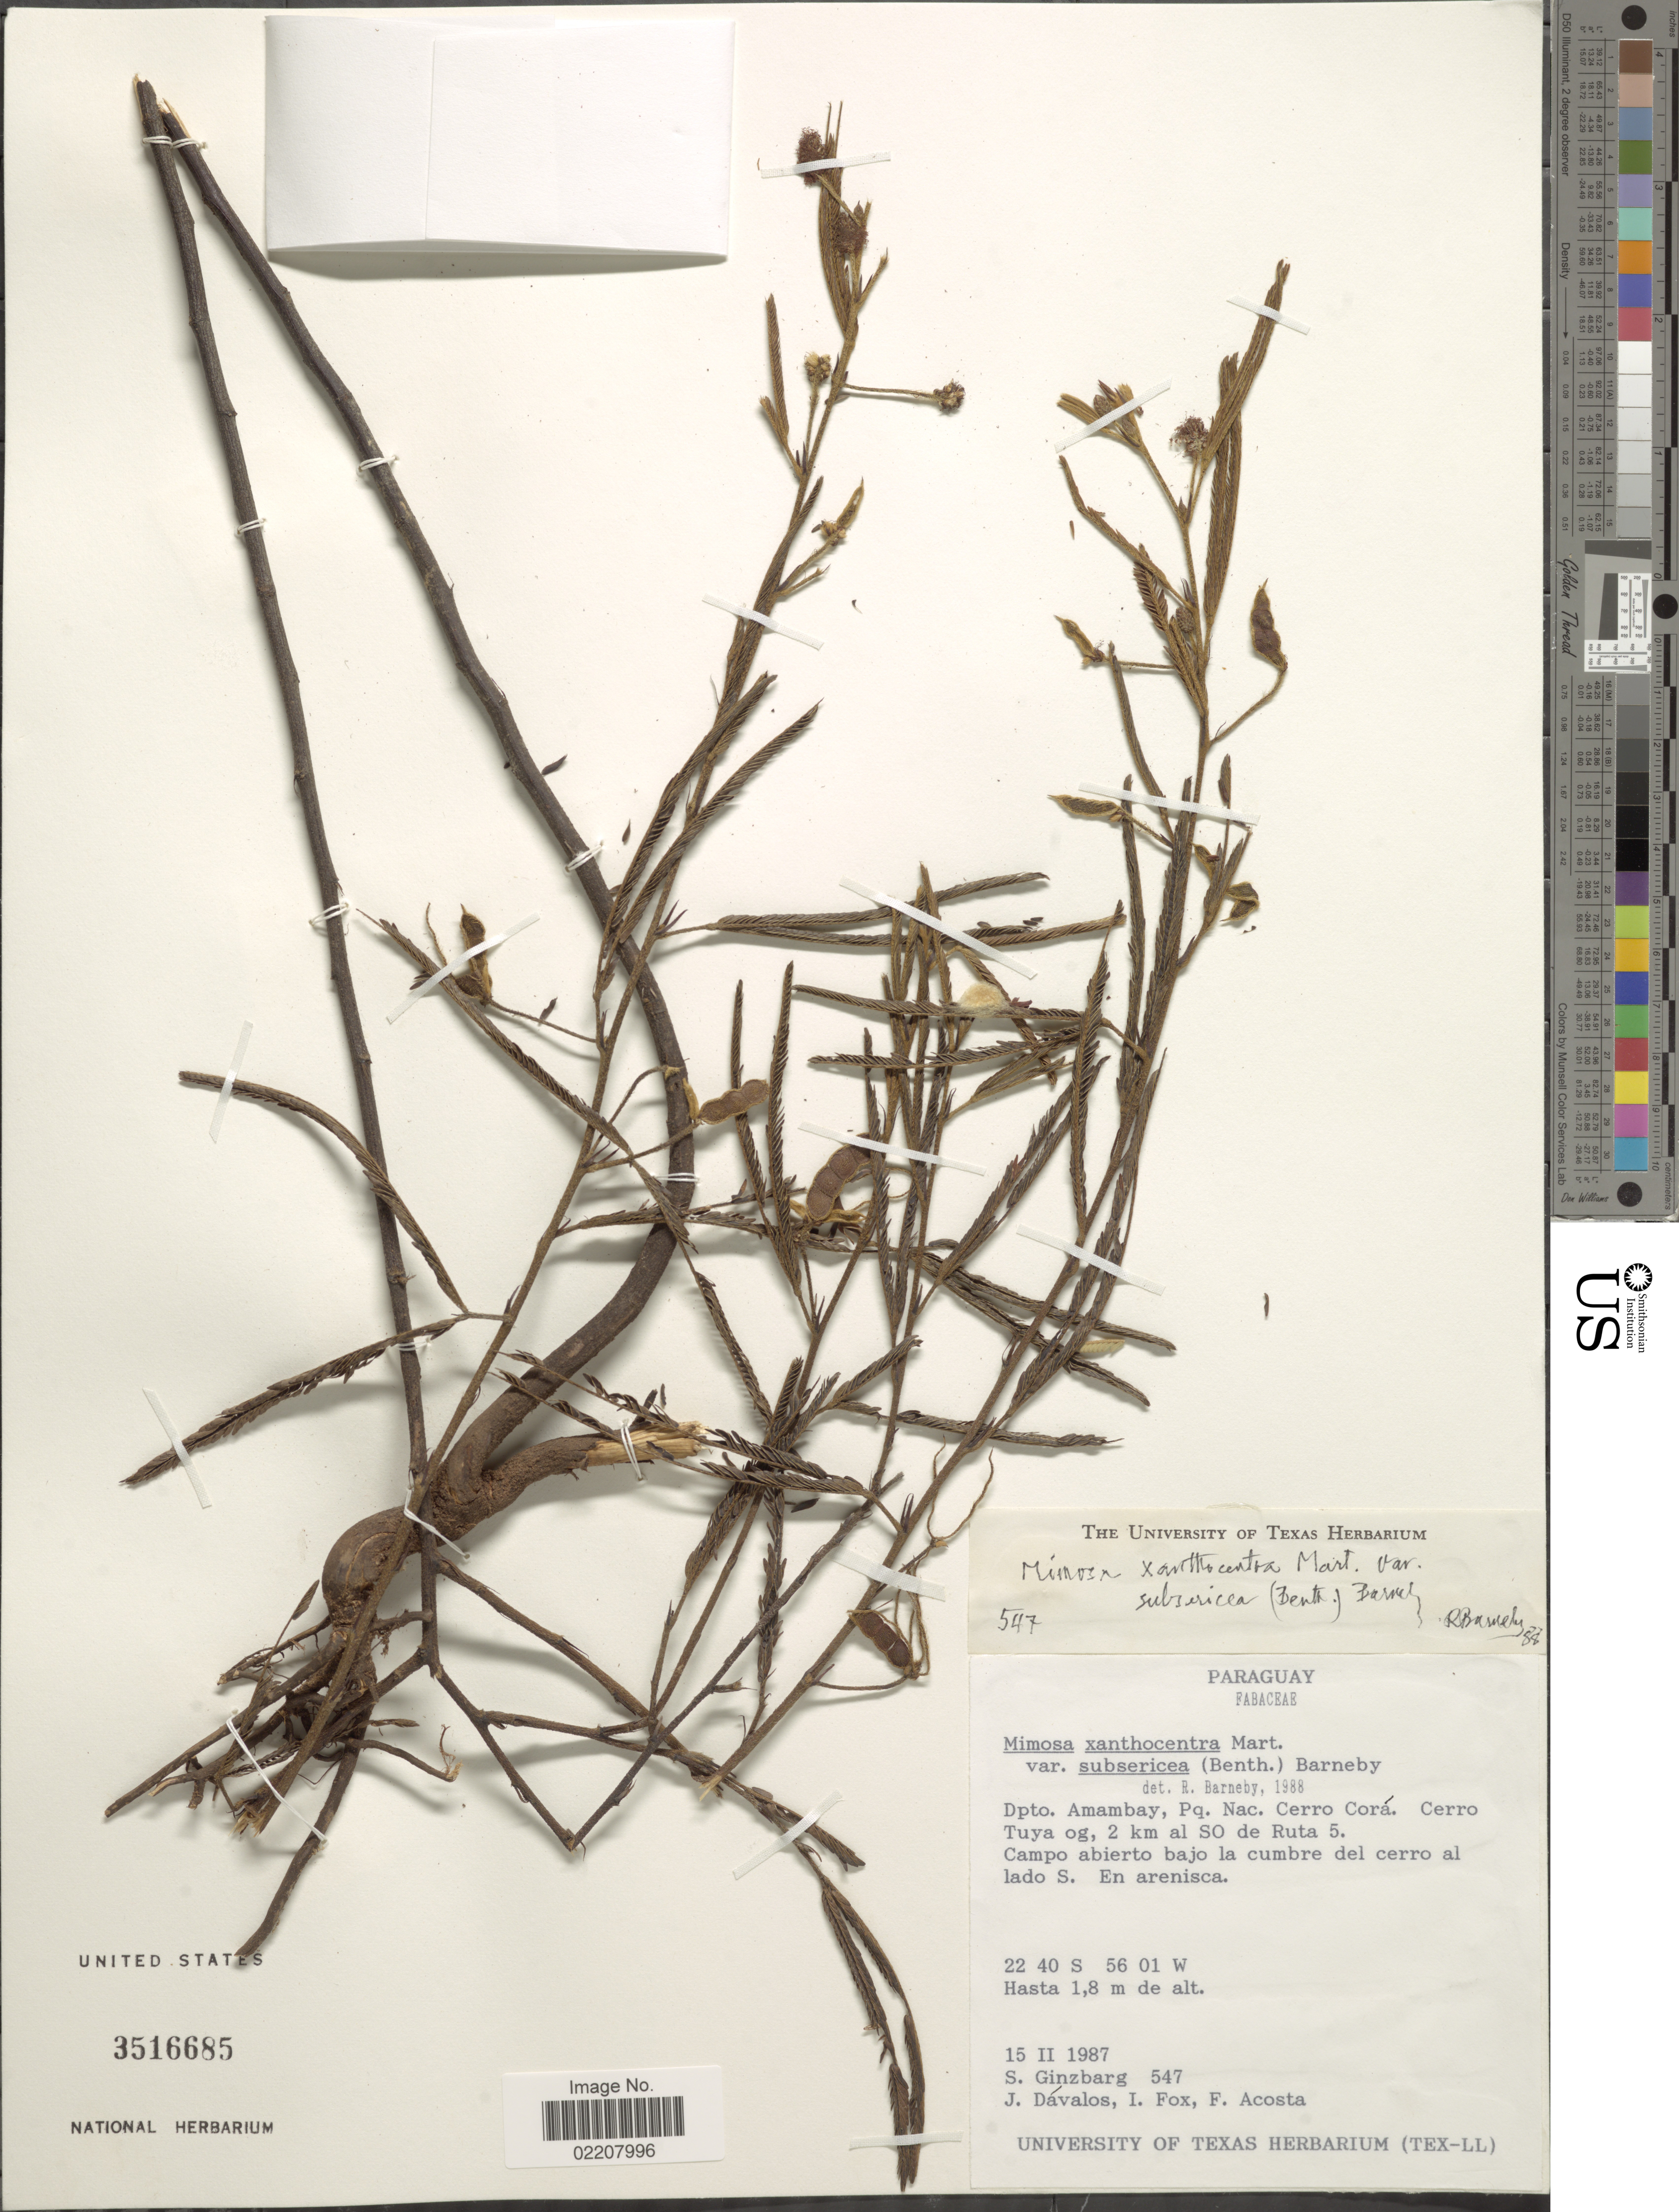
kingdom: Plantae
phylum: Tracheophyta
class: Magnoliopsida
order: Fabales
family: Fabaceae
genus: Mimosa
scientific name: Mimosa xanthocentra var. subsericea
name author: (Benth.) Barneby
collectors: S. Ginzbarg, J. Davalos, I. Fox & F. Acosta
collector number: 547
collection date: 1987-02-15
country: Paraguay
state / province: Amambay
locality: Pq. Nac. Cerro Cora, Cerro Tuya og, 2 km al SO de Ruta 5, campo abierto bajo la cumbre del cerro al lado S., en arenisca.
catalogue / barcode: US 3516685